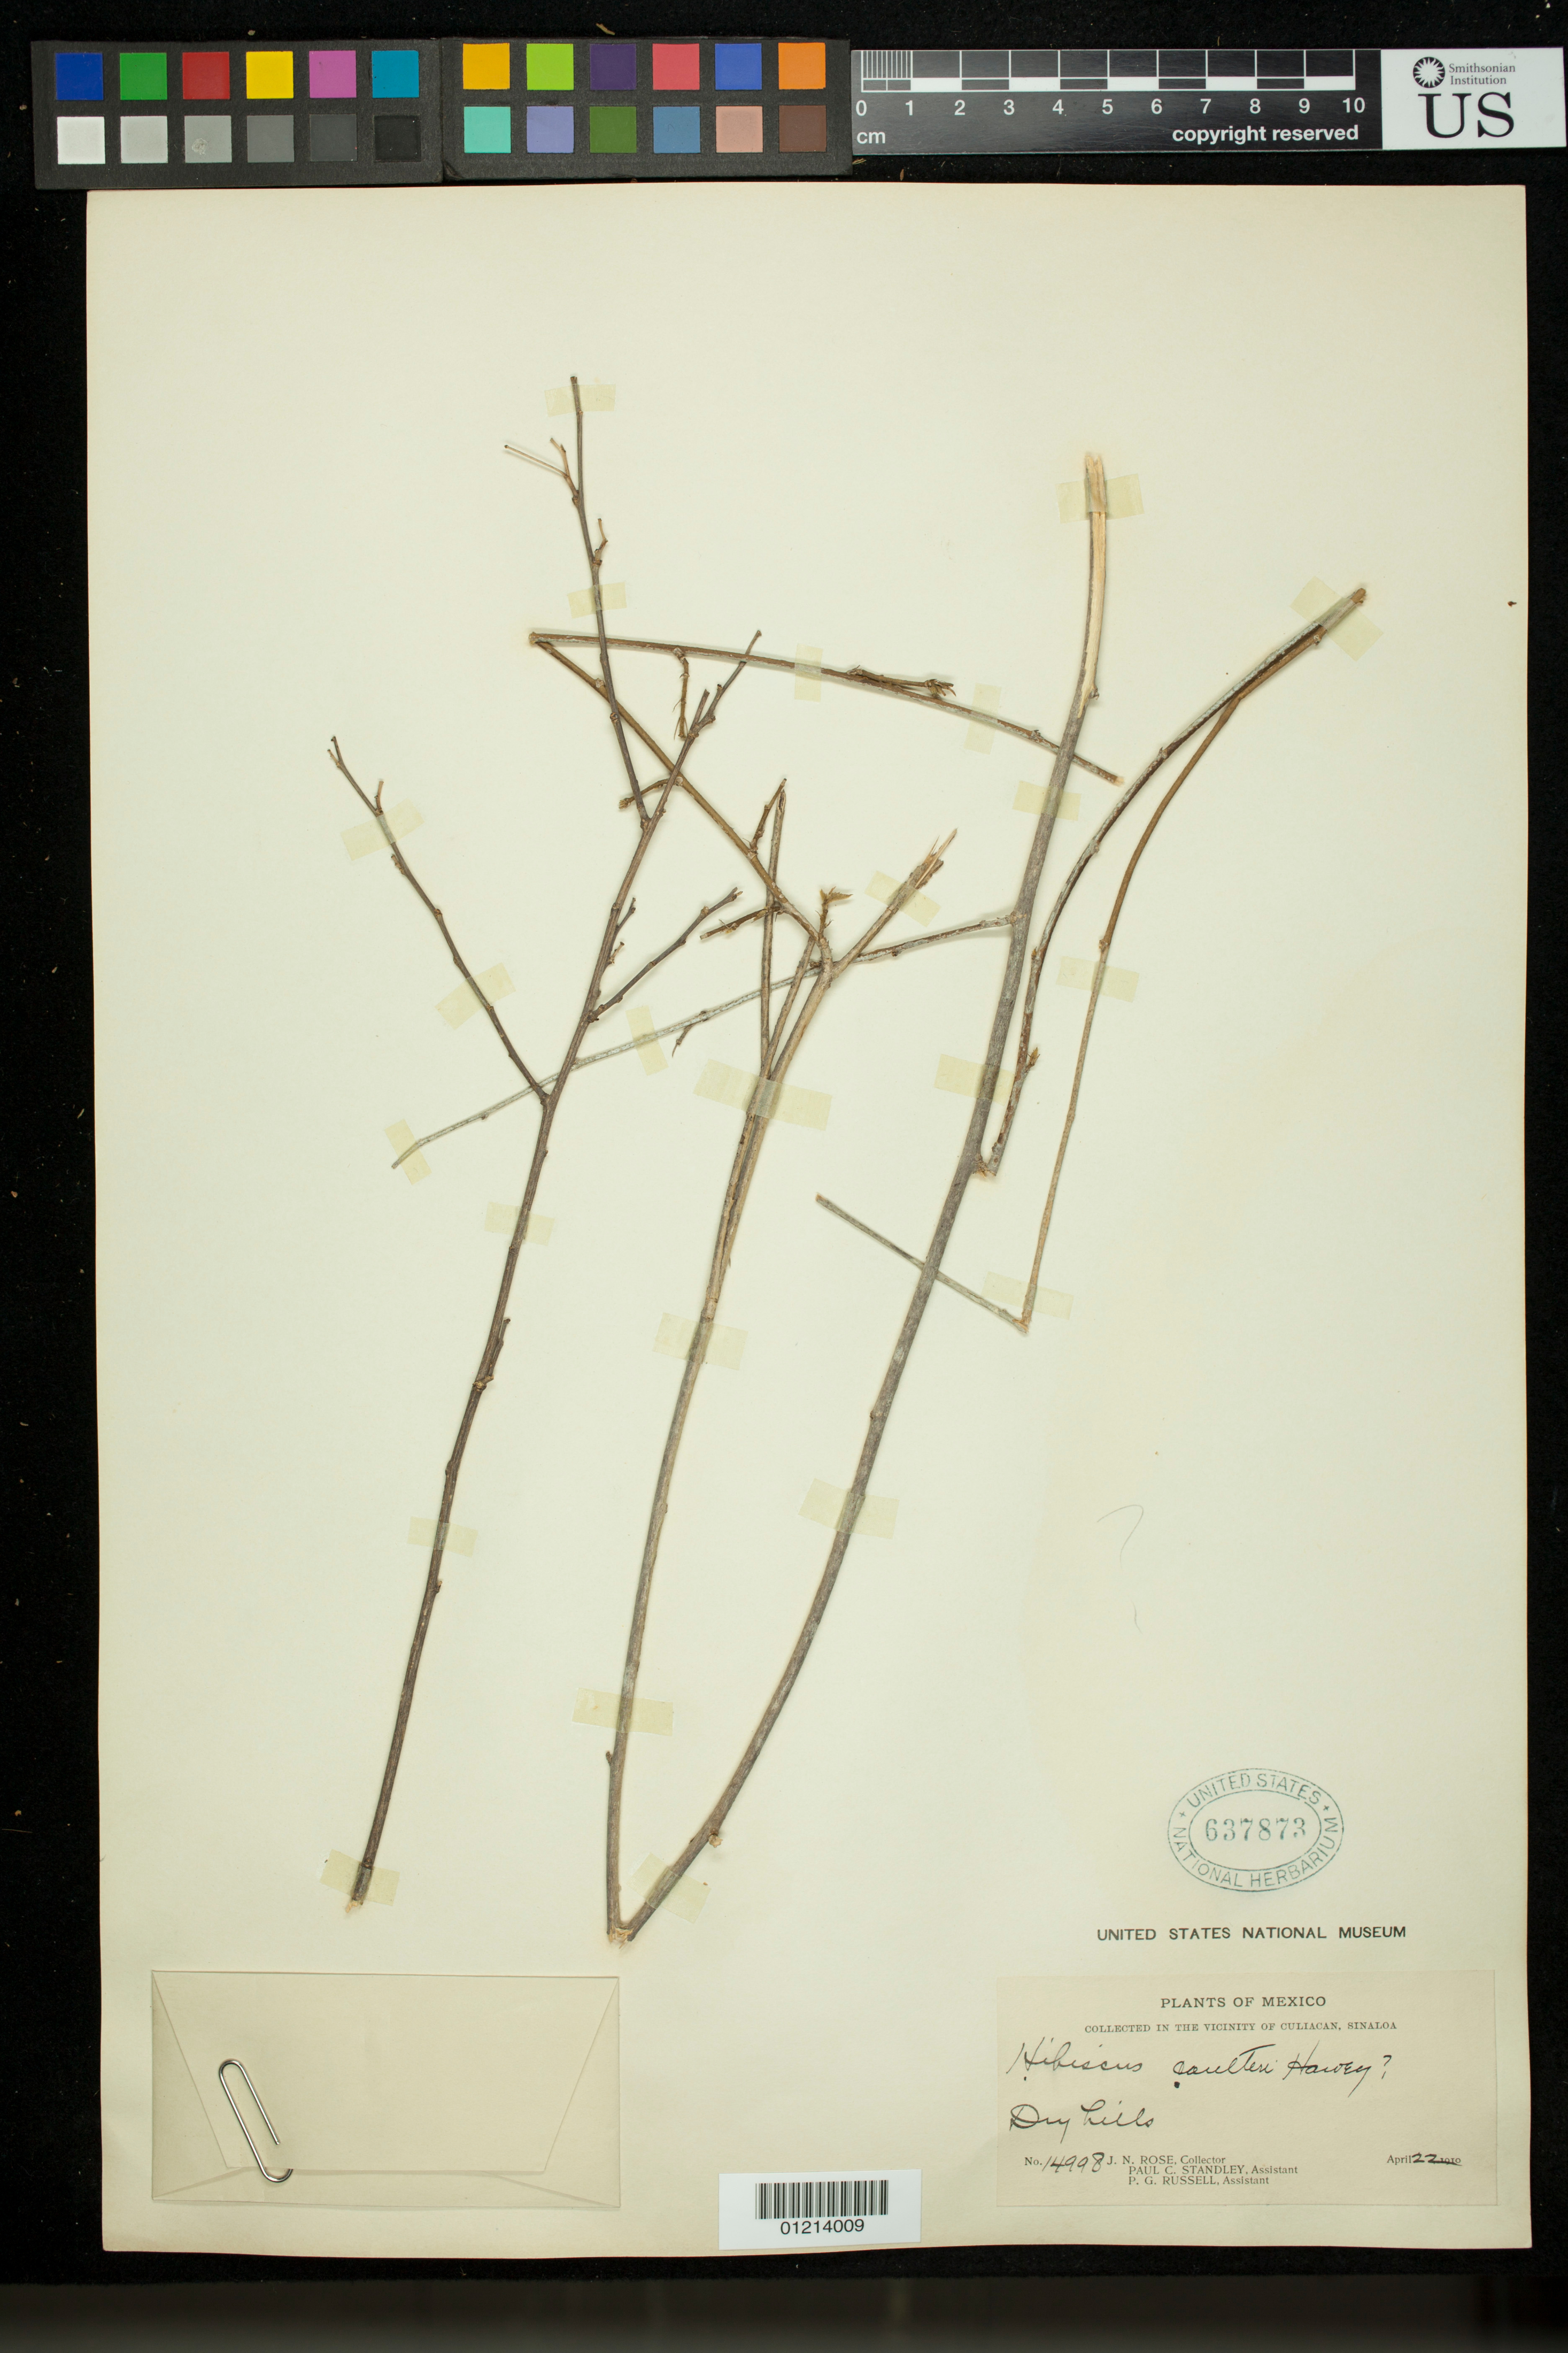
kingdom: Plantae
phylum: Tracheophyta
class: Magnoliopsida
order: Malvales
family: Malvaceae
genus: Hibiscus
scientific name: Hibiscus coulteri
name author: Harv. ex A. Gray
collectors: J. N. Rose, P. C. Standley & P. G. Russell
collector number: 14998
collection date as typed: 22 Apr 1910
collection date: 1910-04-22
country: Mexico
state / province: Sinaloa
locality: Collected in the vicinity of Culiacan.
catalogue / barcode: US 637873